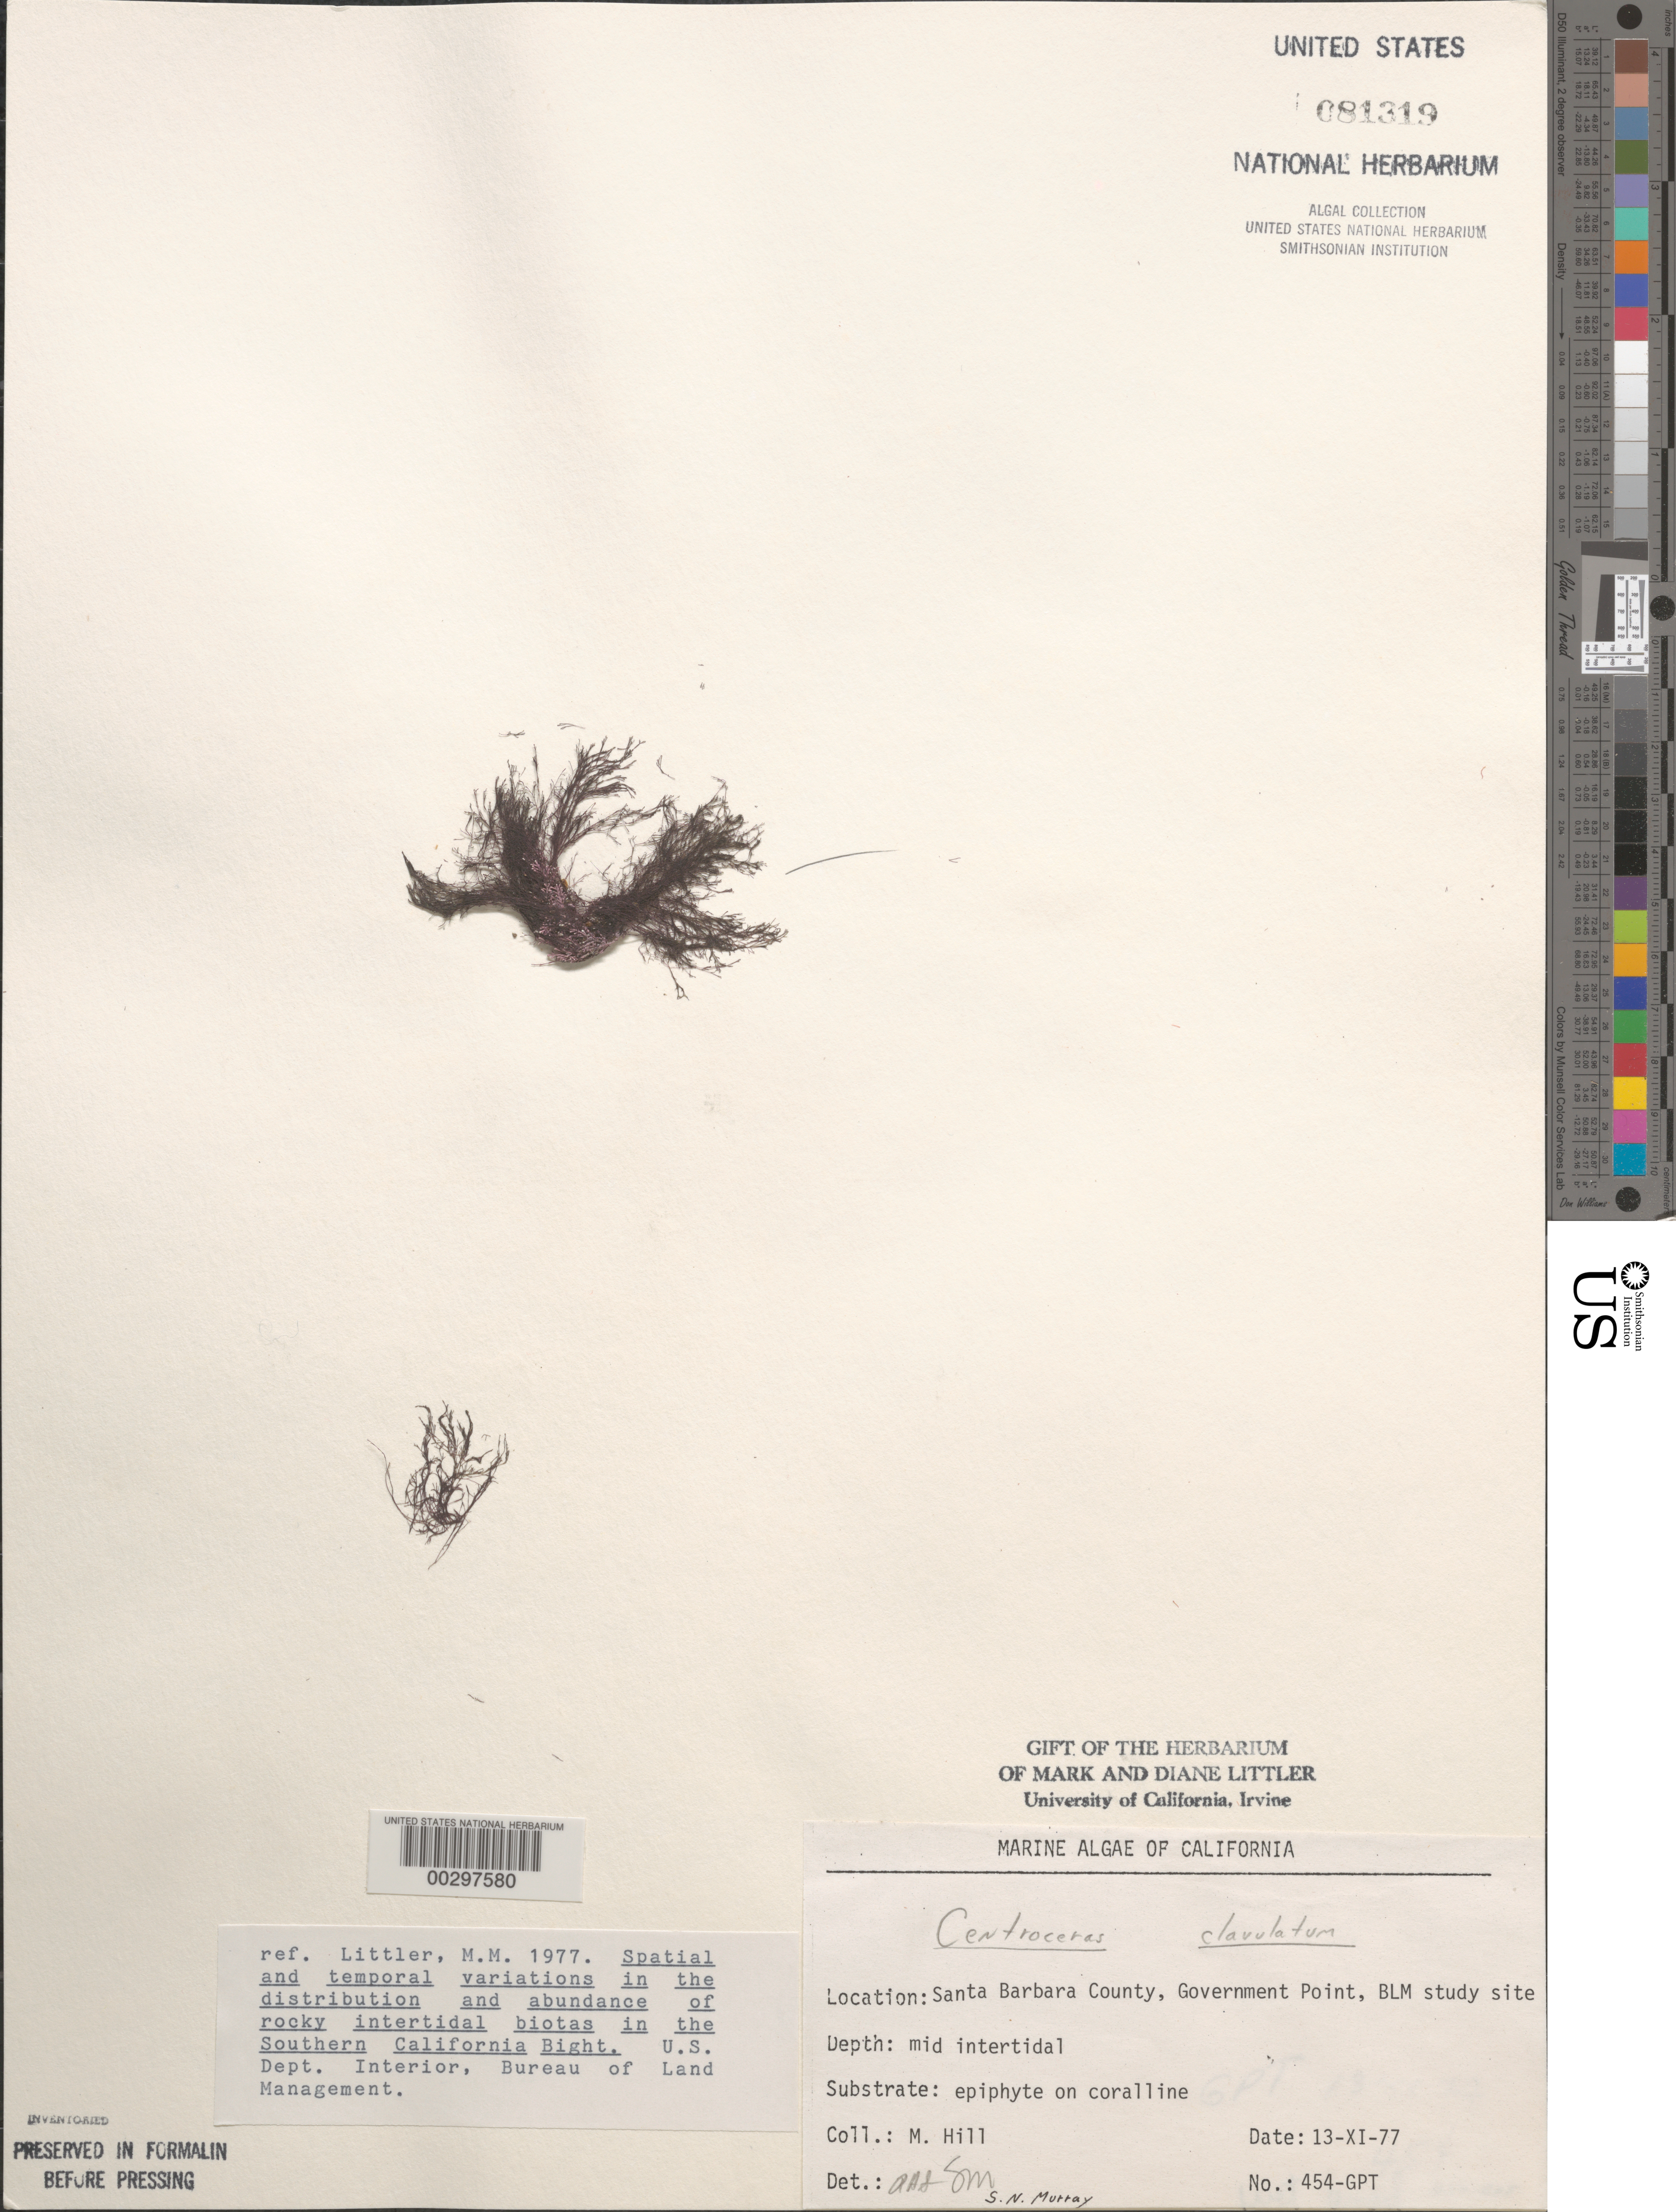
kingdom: Plantae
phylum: Rhodophyta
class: Florideophyceae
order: Ceramiales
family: Ceramiaceae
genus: Centroceras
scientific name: Centroceras clavulatum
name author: (C. Agardh) Mont.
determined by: Sims, Robert H.; Murray, S. N.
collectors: M. Hill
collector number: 454-gpt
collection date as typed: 13 Nov 1977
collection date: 1977-11-13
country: United States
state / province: California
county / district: Santa Barbara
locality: Government Point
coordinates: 34 26'31"N, 120 24'06"W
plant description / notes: BLM-SOCALBIGHT Rocky Intertidal Survey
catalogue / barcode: US 81319